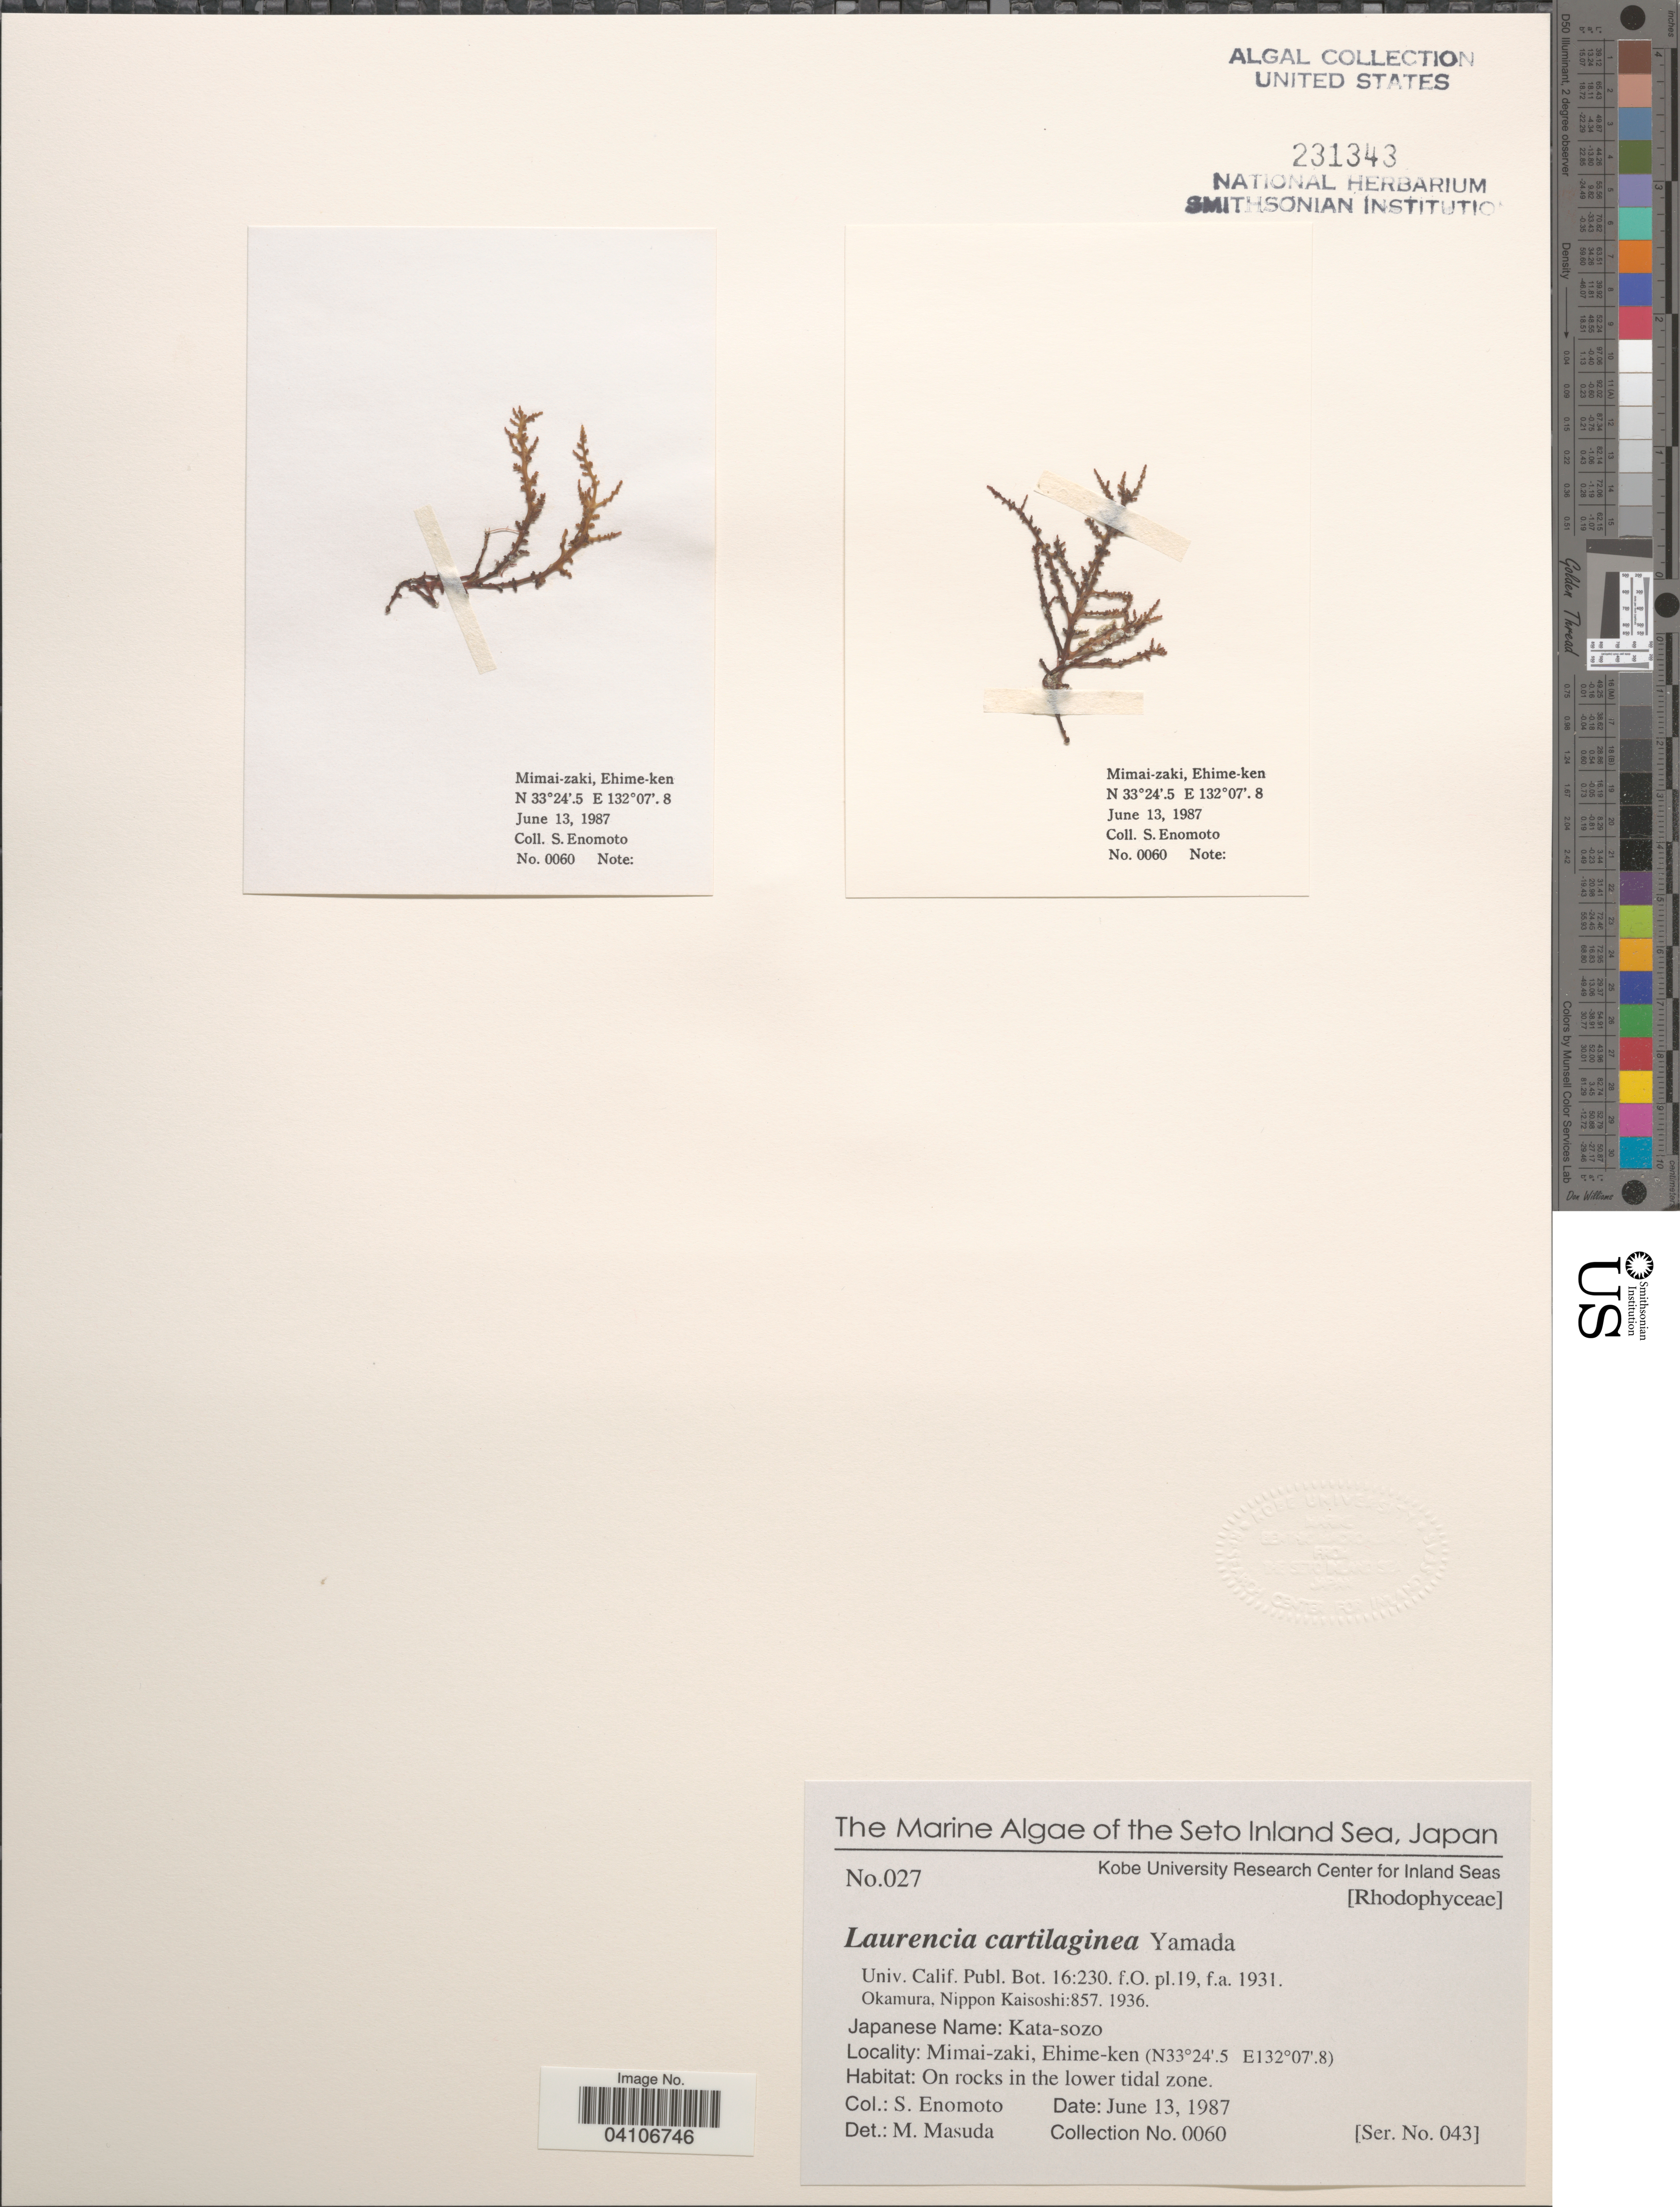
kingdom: Plantae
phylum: Rhodophyta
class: Florideophyceae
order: Ceramiales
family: Rhodomelaceae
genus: Chondrophycus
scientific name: Chondrophycus cartilaginea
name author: (C. Agardh) Garbary & J.T. Harper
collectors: S. Enomoto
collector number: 0060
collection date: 1987-06-13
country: Japan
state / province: Ehime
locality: The Seto Inland Sea. Mimai-zaki, Ehime-ken. On rocks in the upper tidal zone.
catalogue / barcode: US 231343